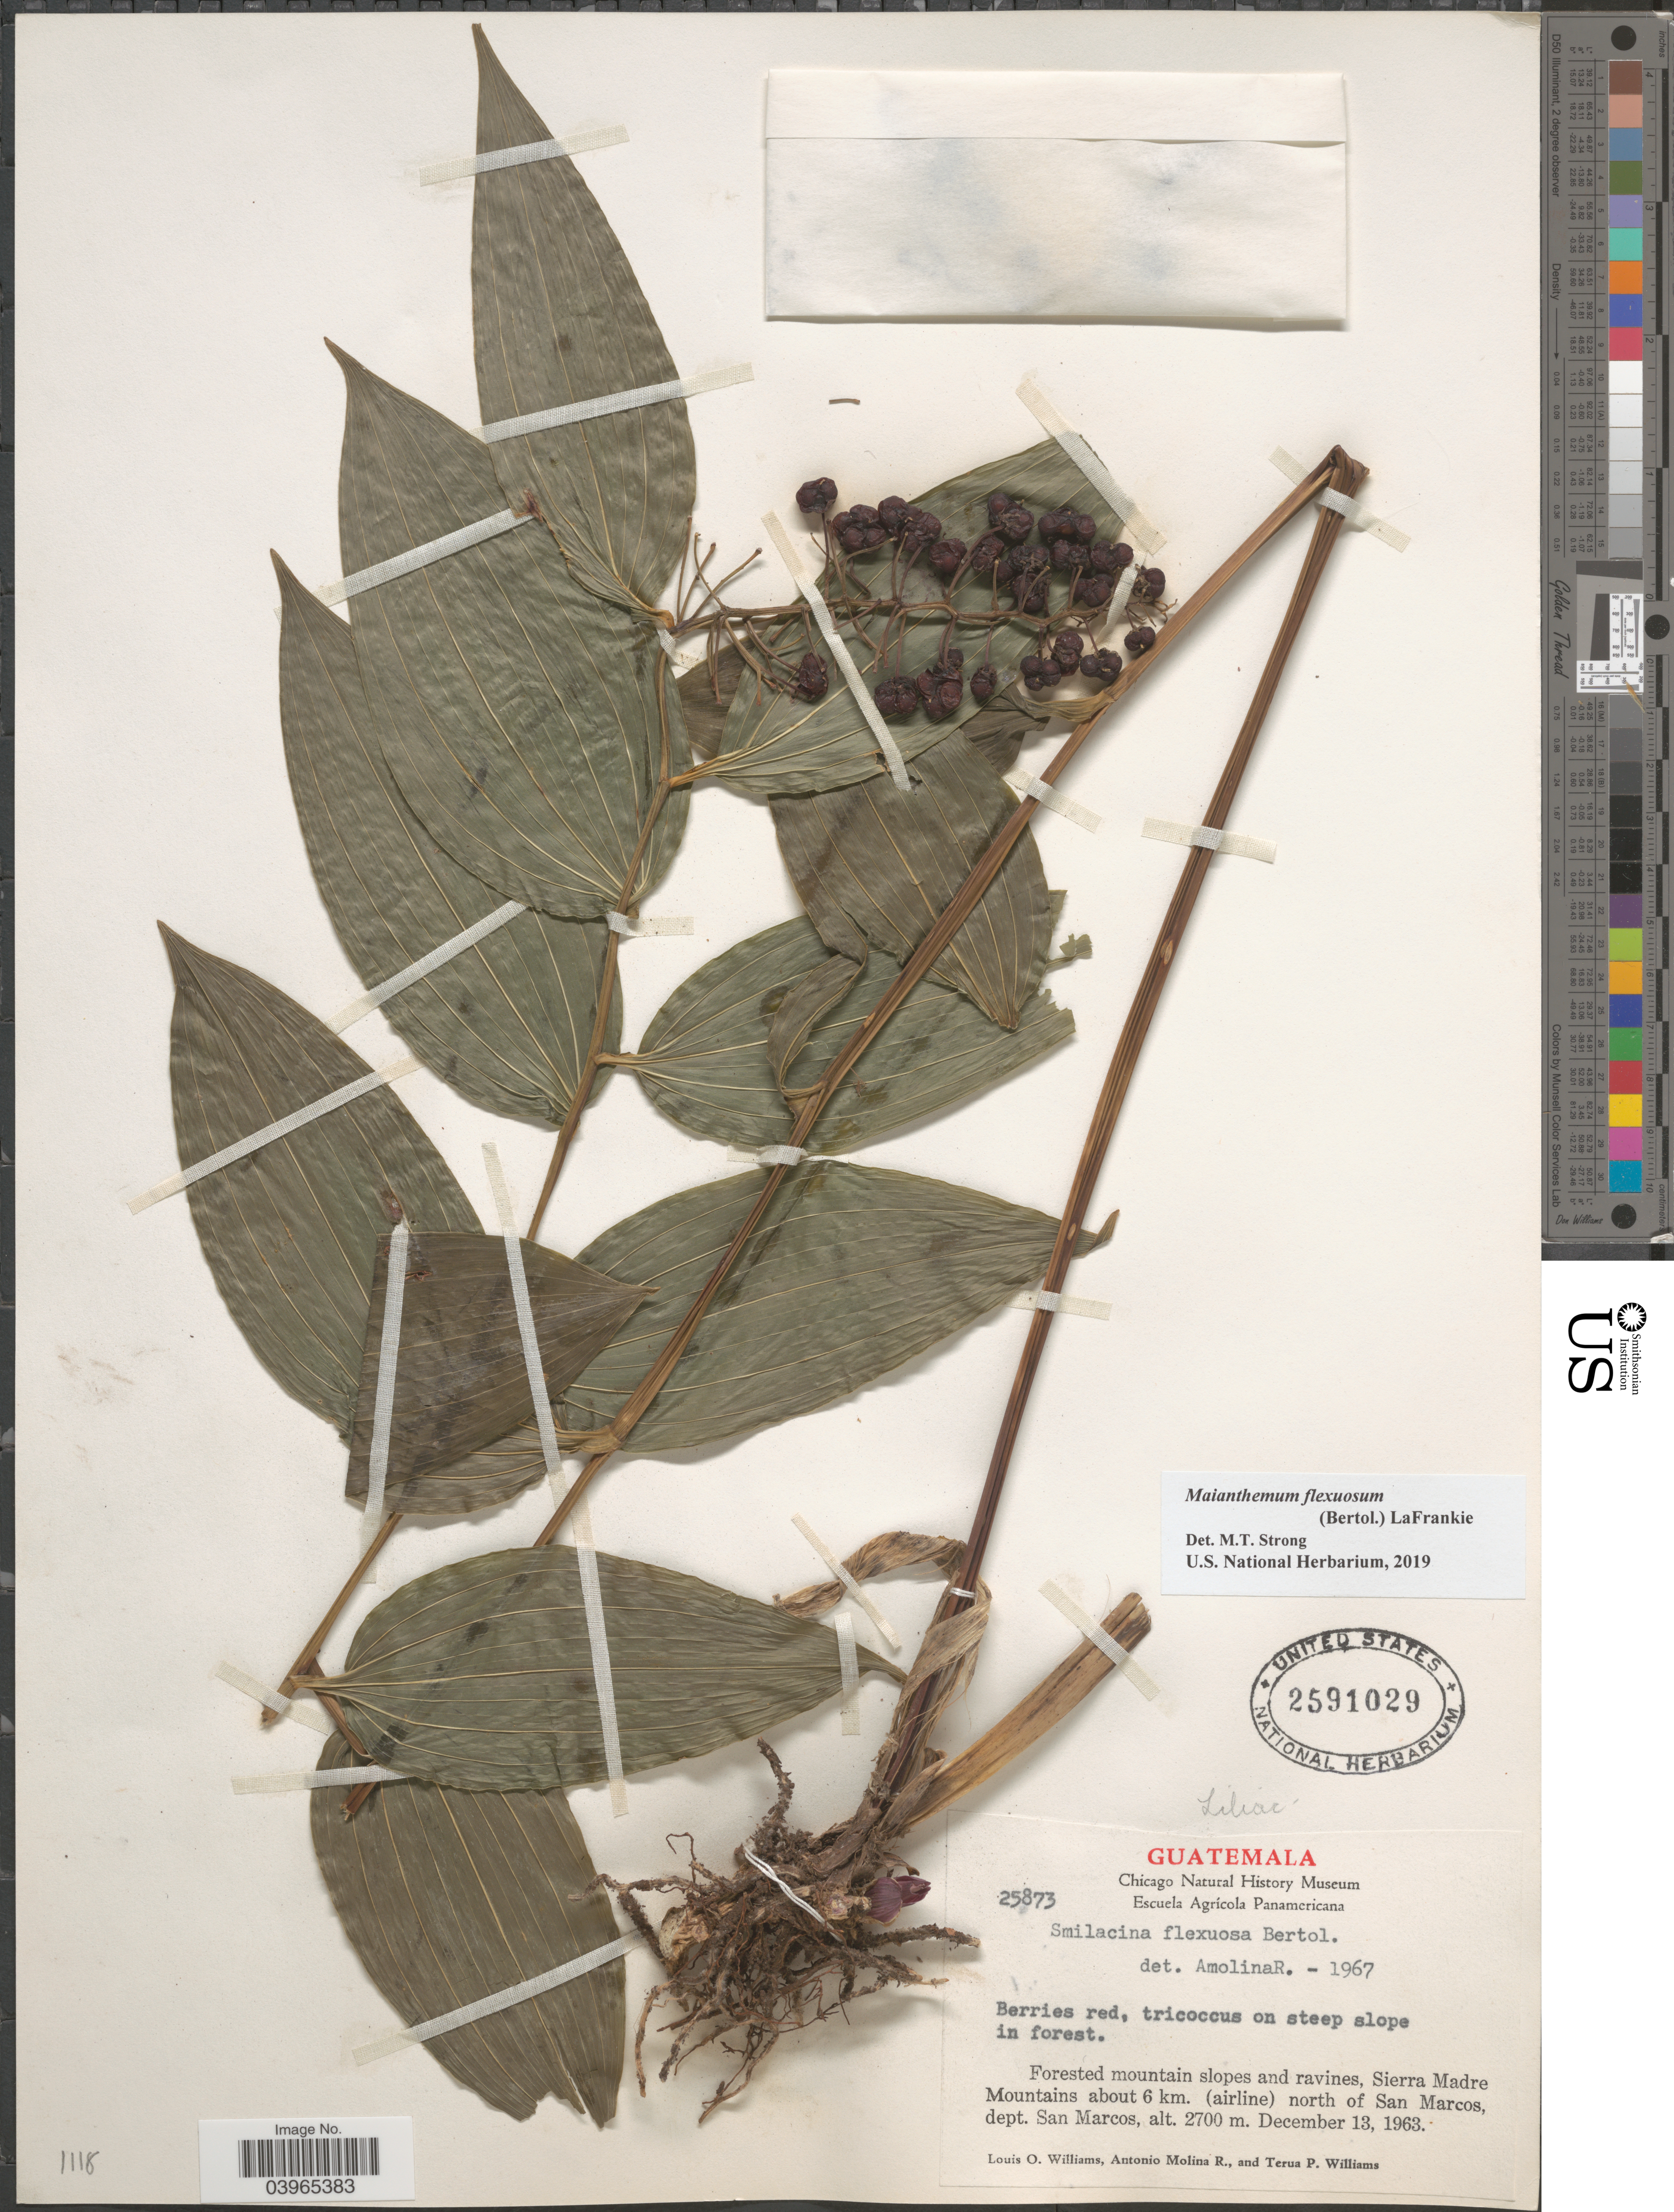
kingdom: Plantae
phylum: Tracheophyta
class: Liliopsida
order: Asparagales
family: Asparagaceae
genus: Maianthemum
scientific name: Maianthemum flexuosum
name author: (Bertol.) LaFrankie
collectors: L. O. Williams, A. Molina R. & T. Williams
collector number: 25873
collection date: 1963-12-13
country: Guatemala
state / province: San Marcos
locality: On steep slope in forest. Forested mountain slopes and ravines, Sierra Madre Mountains about 6 km. (airline) north of San Marcos, dept. San Marcos.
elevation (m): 2700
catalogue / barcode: US 2591029